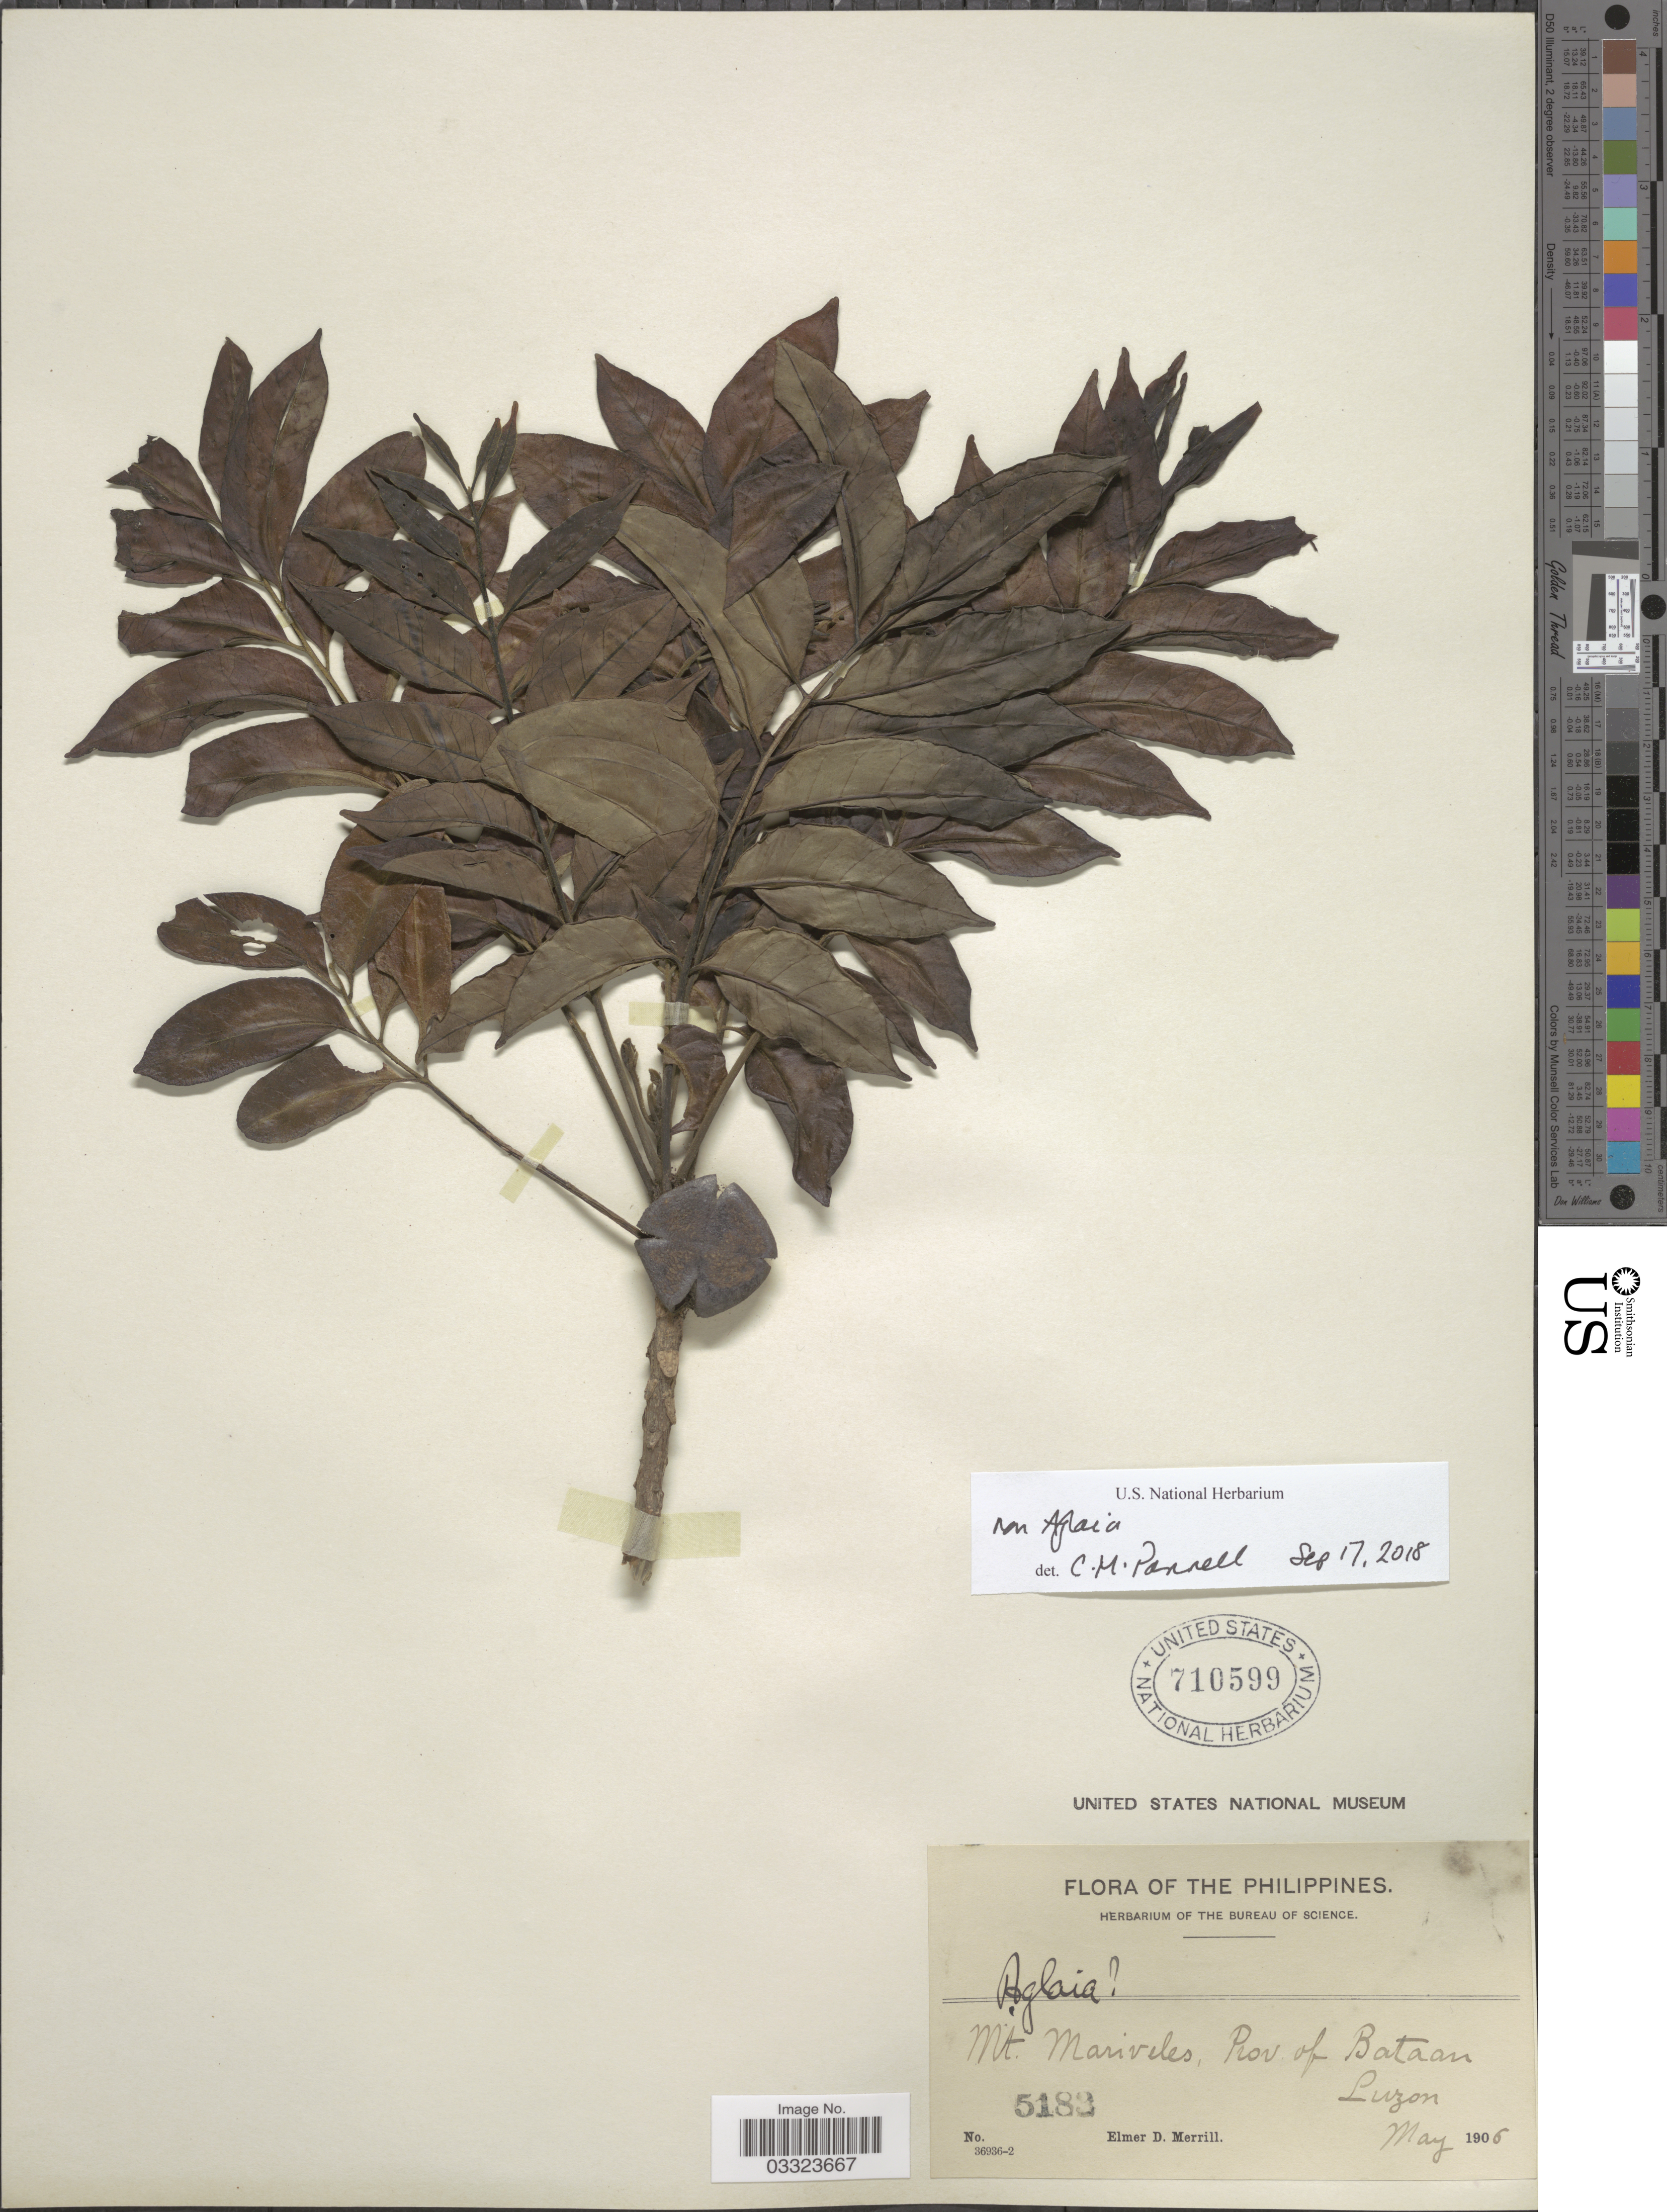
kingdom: Plantae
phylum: Tracheophyta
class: Magnoliopsida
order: Sapindales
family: Meliaceae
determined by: Pannell, C. M.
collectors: E. D. Merrill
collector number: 5183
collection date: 1906-05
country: Philippines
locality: Mt. Mariveles, Prov. of Bataan, Luzon.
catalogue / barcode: US 710599